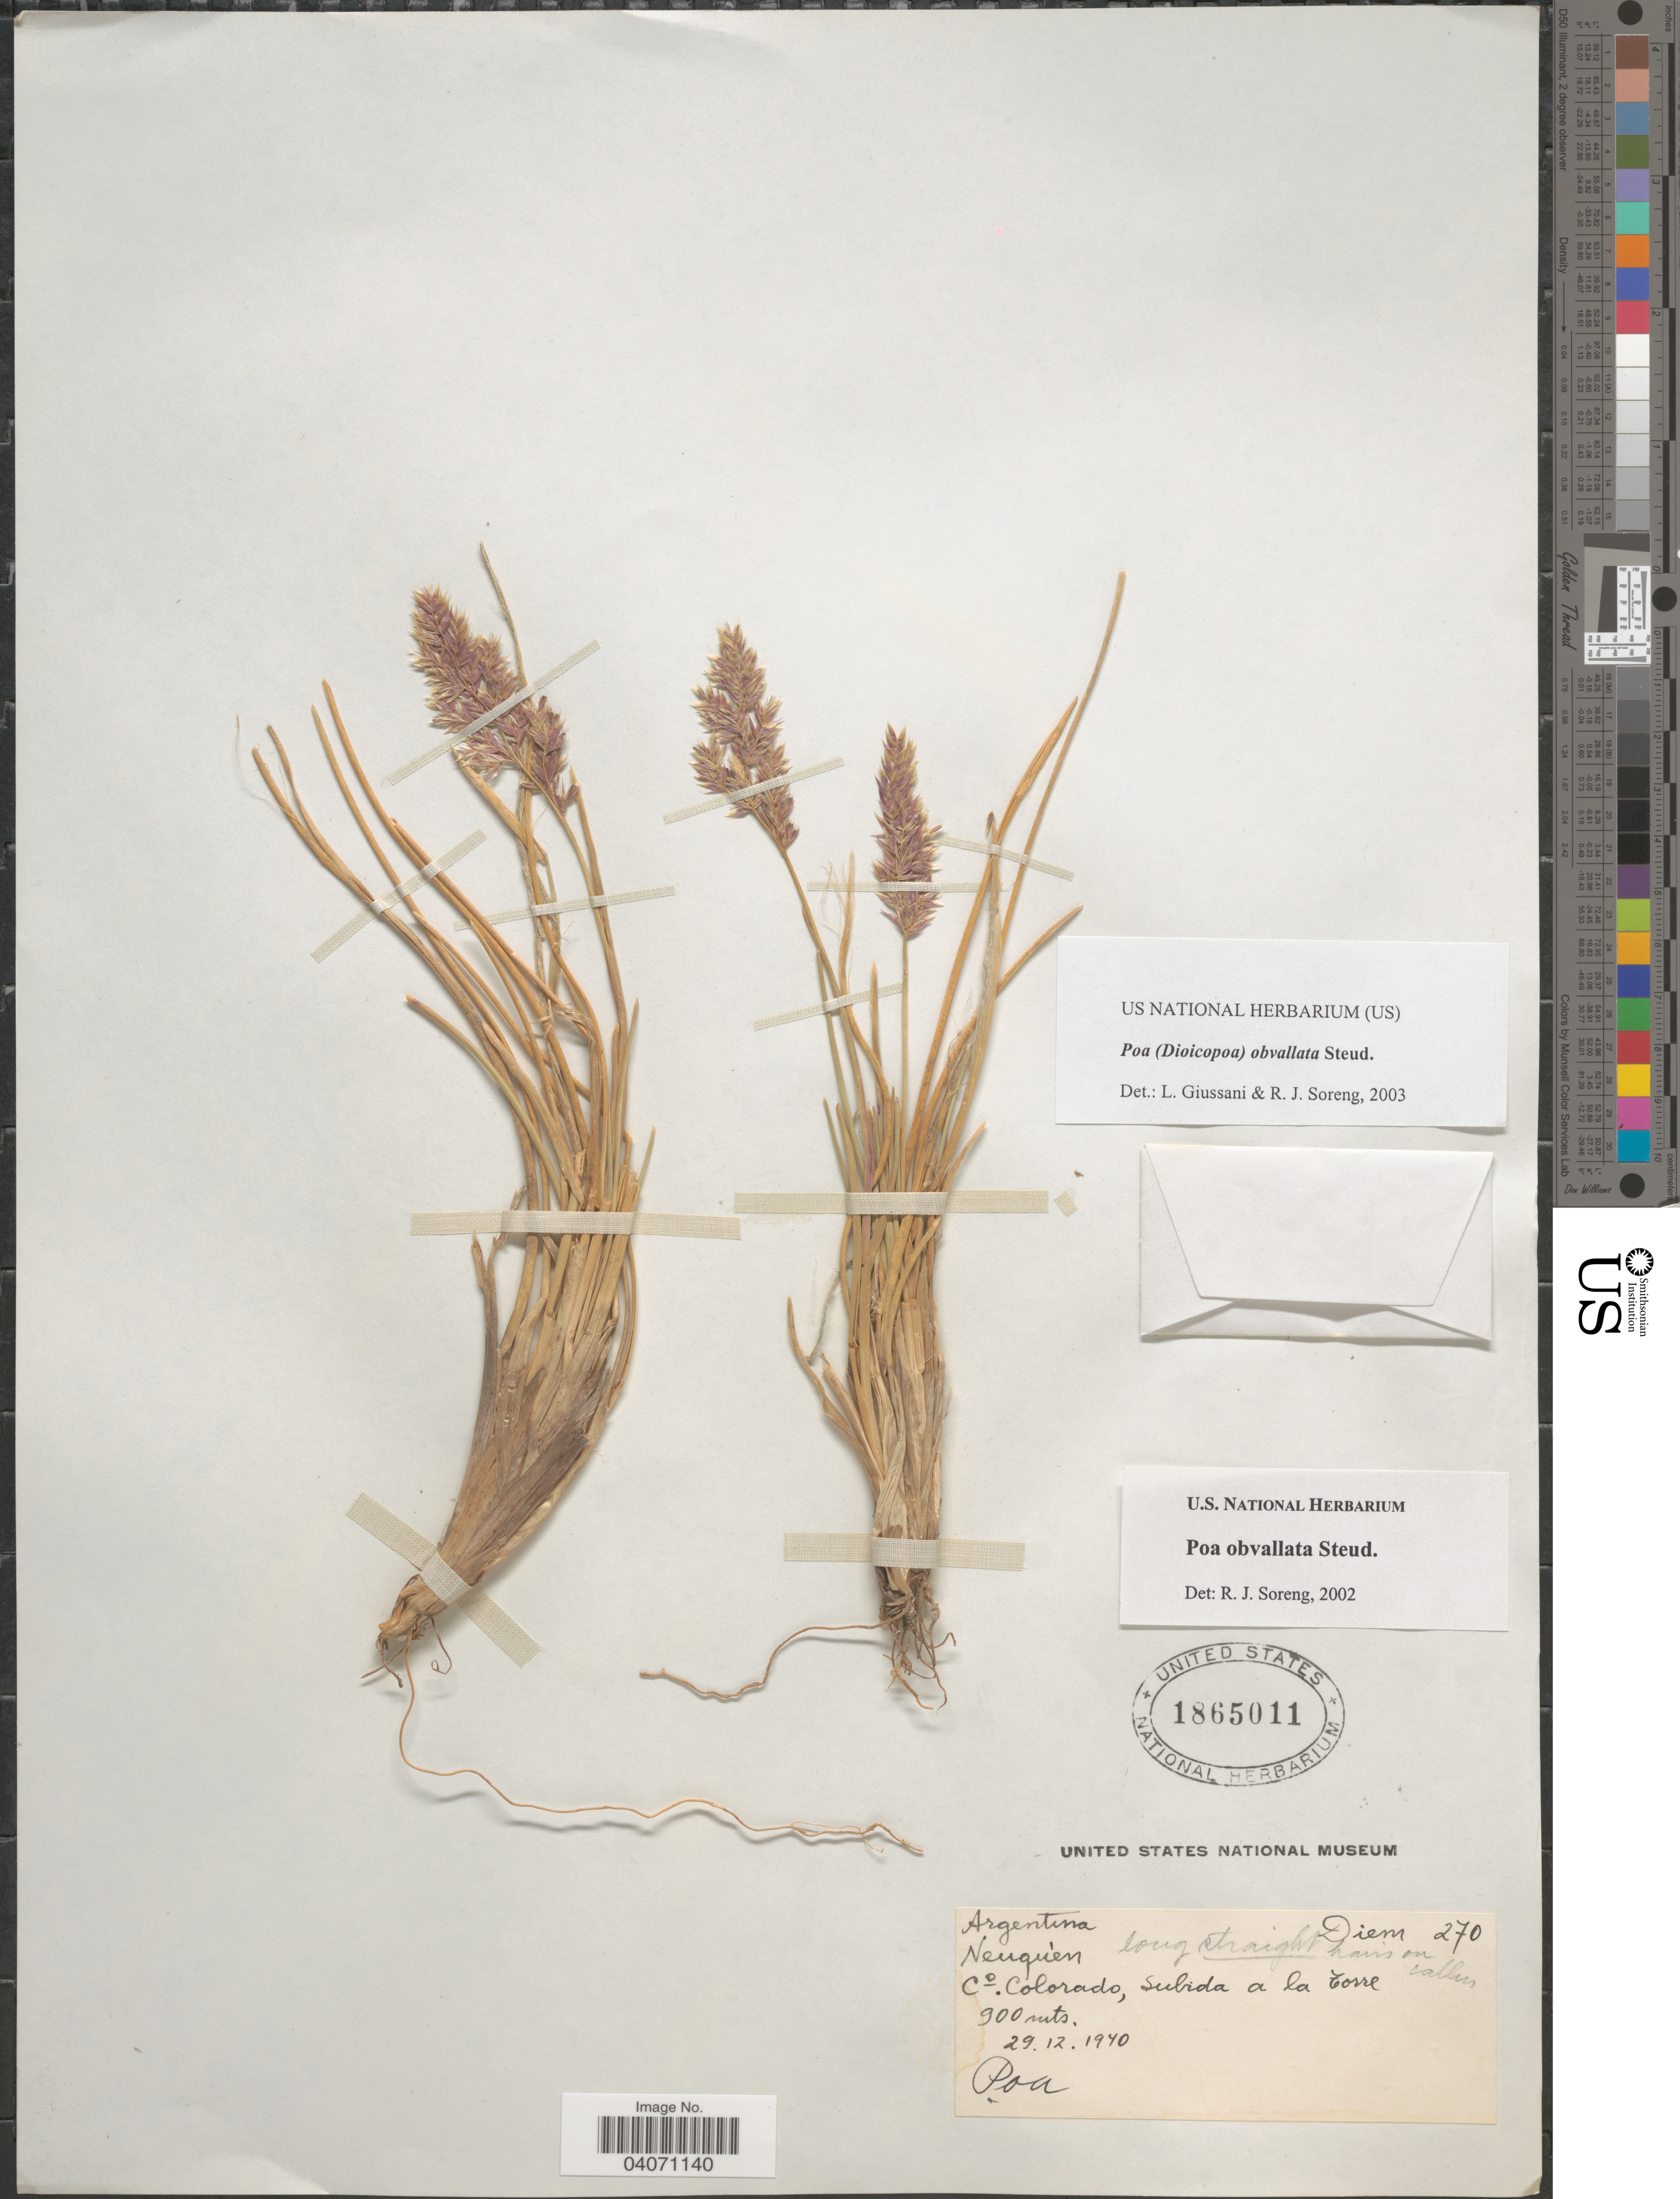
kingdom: Plantae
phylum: Tracheophyta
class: Liliopsida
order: Poales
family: Poaceae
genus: Poa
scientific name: Poa obvallata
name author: Steud.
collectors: Diem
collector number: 270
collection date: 1940-12-29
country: Argentina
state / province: Neuquen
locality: Co. Colorado, Subida a la Torre.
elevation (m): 900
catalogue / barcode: US 1865011